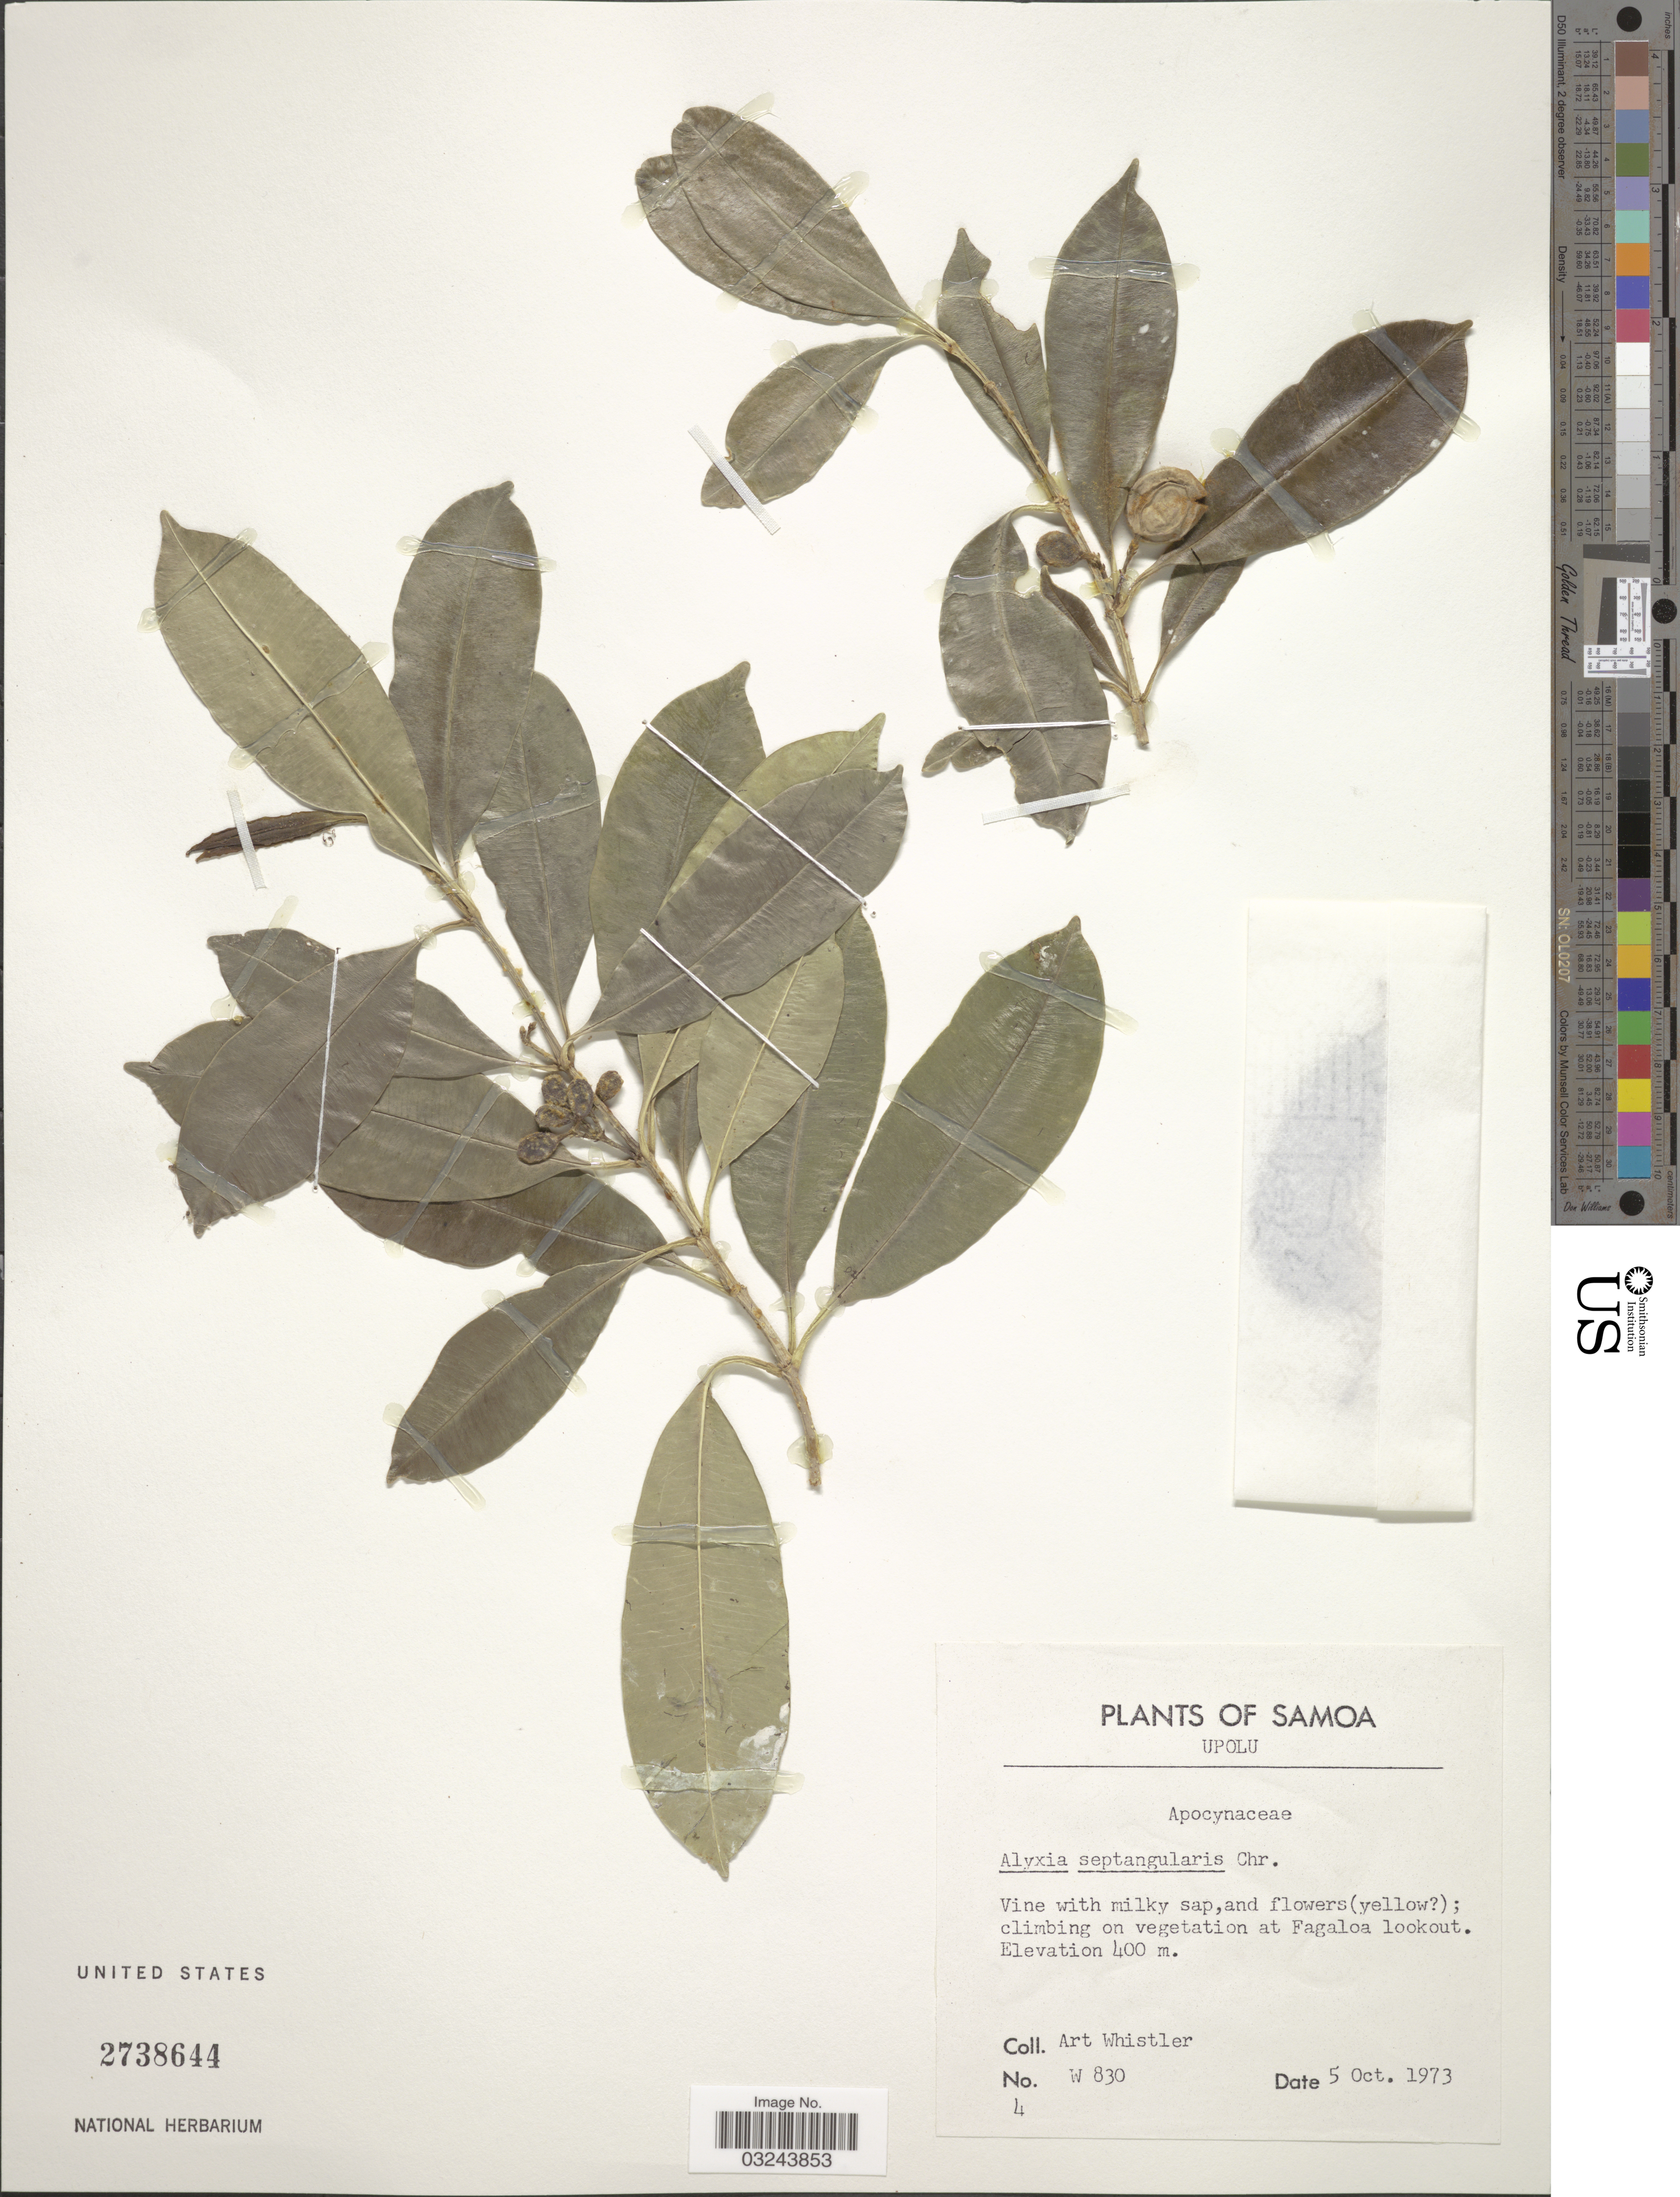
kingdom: Plantae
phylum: Tracheophyta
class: Magnoliopsida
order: Gentianales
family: Apocynaceae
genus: Alyxia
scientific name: Alyxia septangularis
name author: Christoph.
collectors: A. Whistler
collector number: W830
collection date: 1973-10-05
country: Samoa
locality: Samoa. Upolu. Climbing on vegetation at Fagaloa lookout.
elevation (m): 400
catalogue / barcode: US 2738644